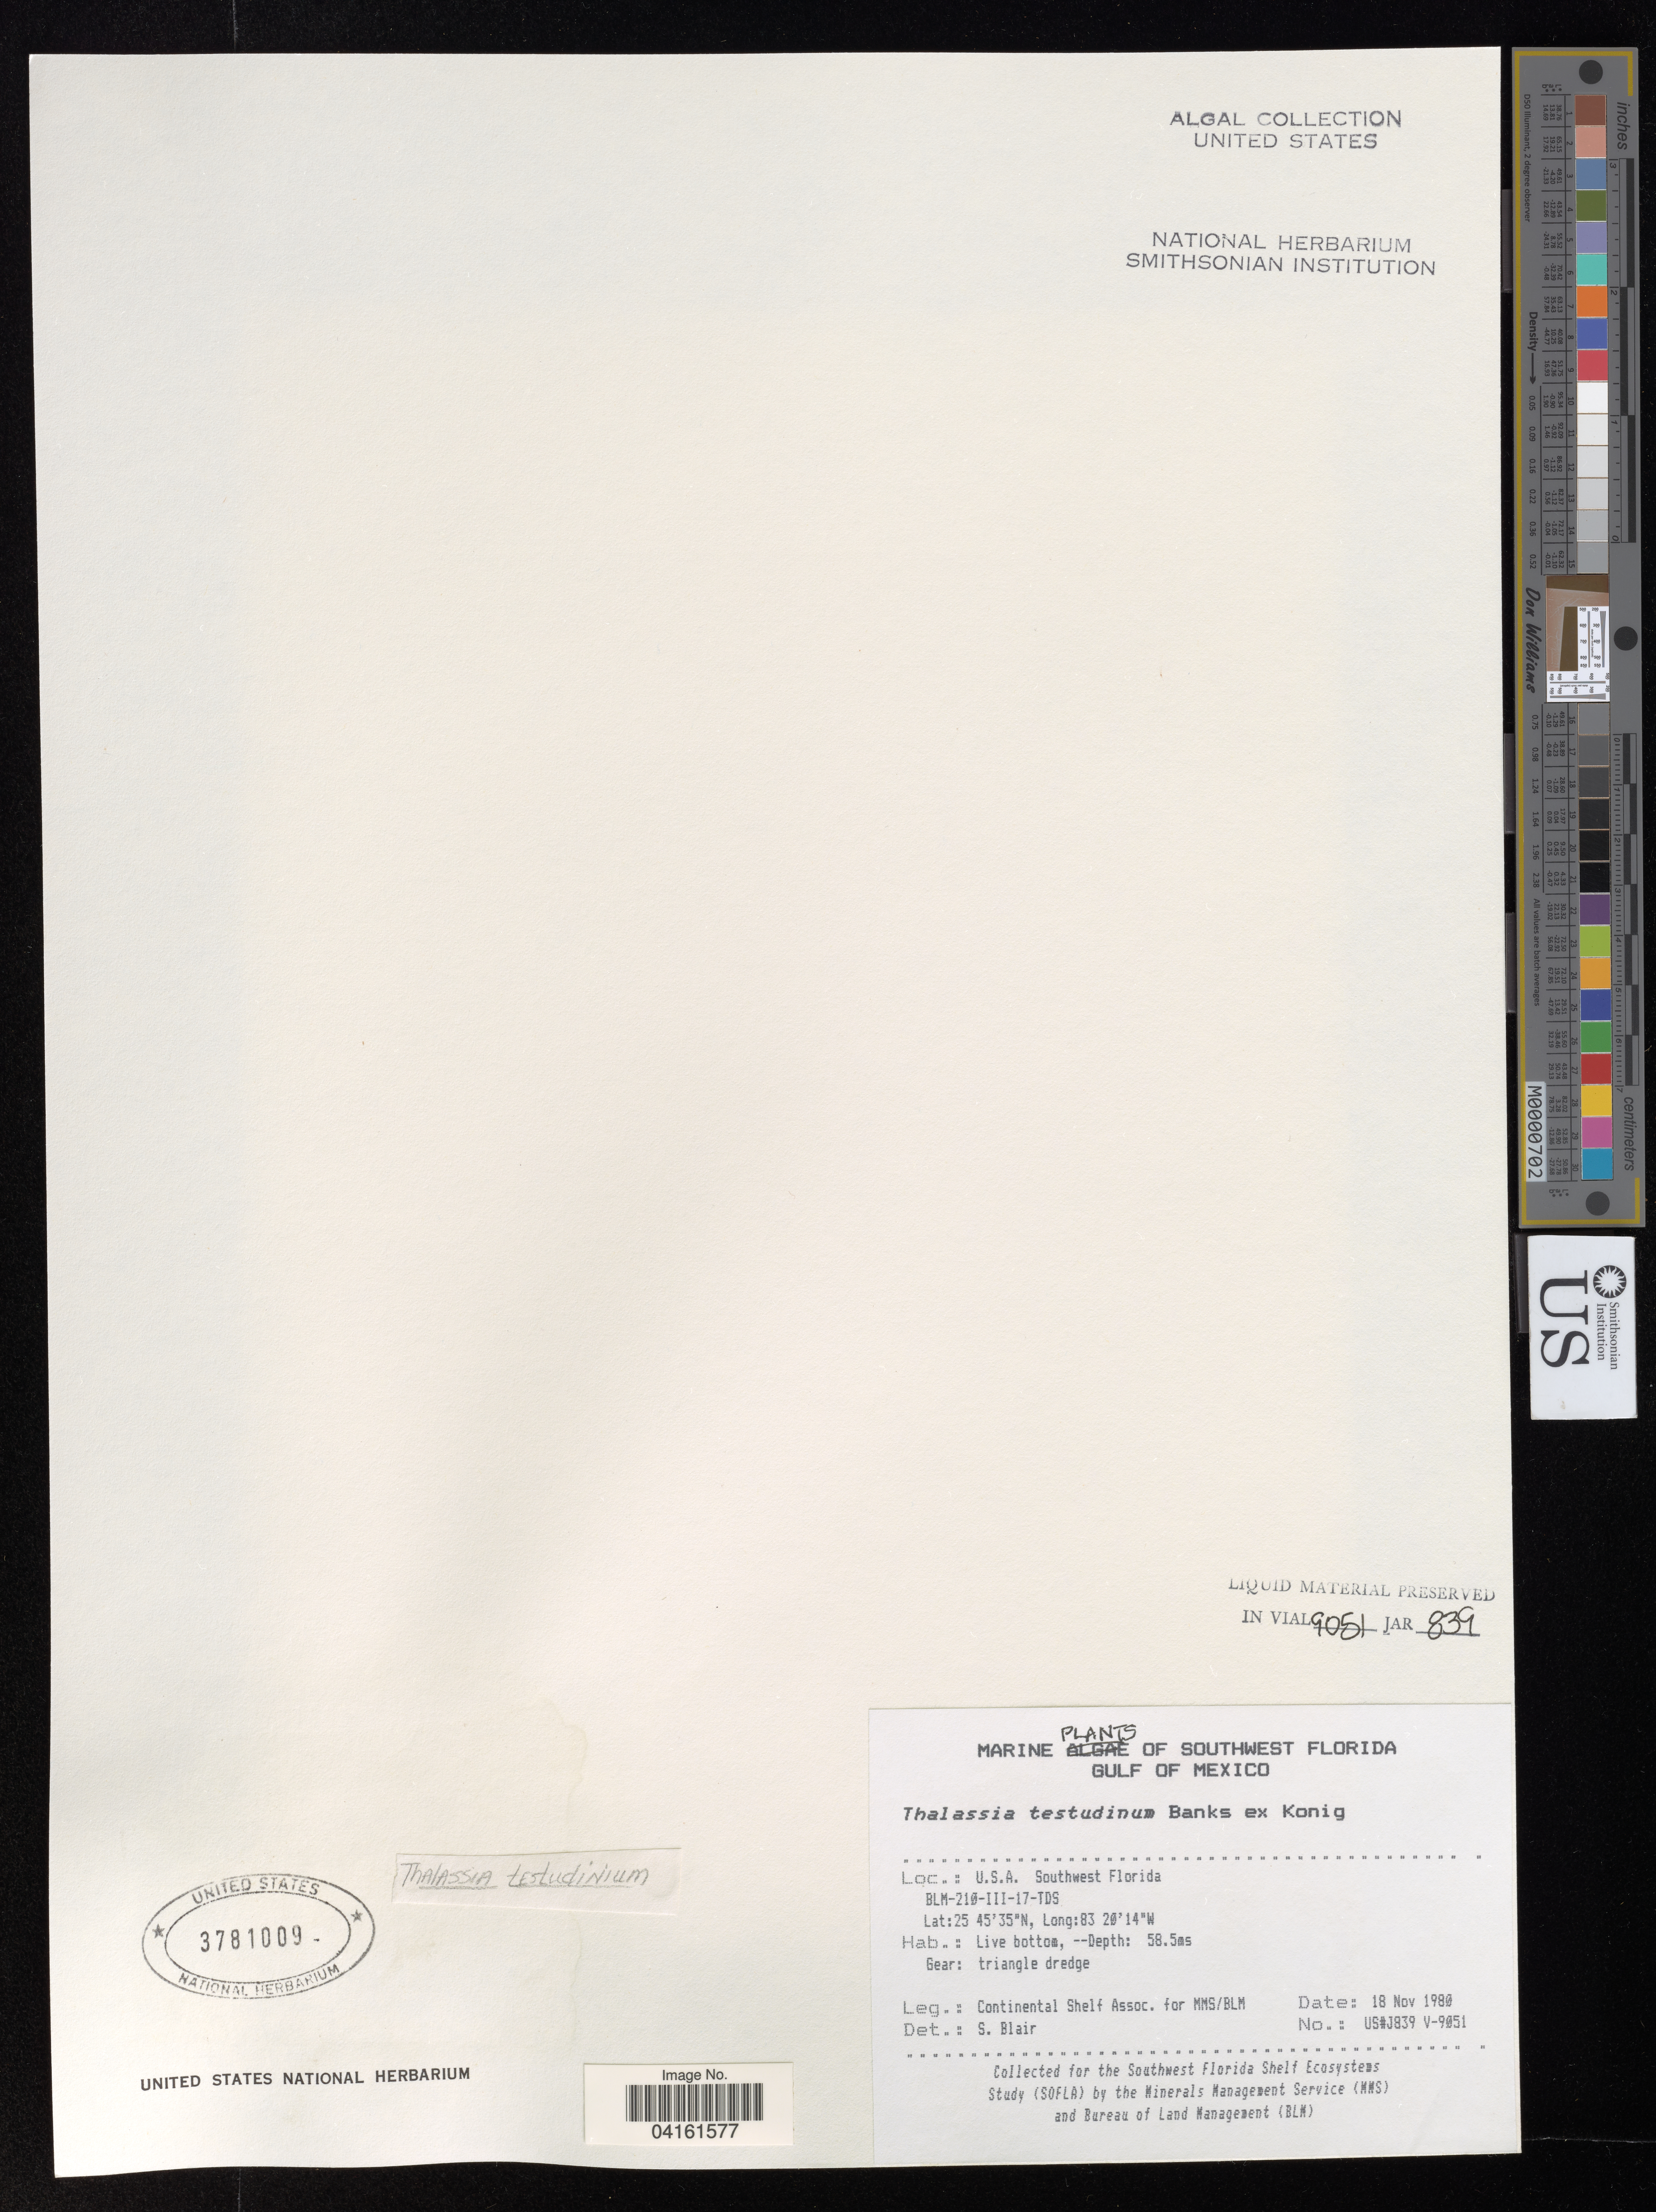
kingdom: Plantae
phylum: Tracheophyta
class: Liliopsida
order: Alismatales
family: Hydrocharitaceae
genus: Thalassia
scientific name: Thalassia testudinum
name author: Banks & Sol. ex K.D. Koenig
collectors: Continental Shelf Associates for the MMS/BLM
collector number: US#J839 V-9051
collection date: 1980-11-18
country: United States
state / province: Florida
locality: Southwest Florida. Gulf of Mexico. BLM-210-III-TDS.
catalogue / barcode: US 3781009